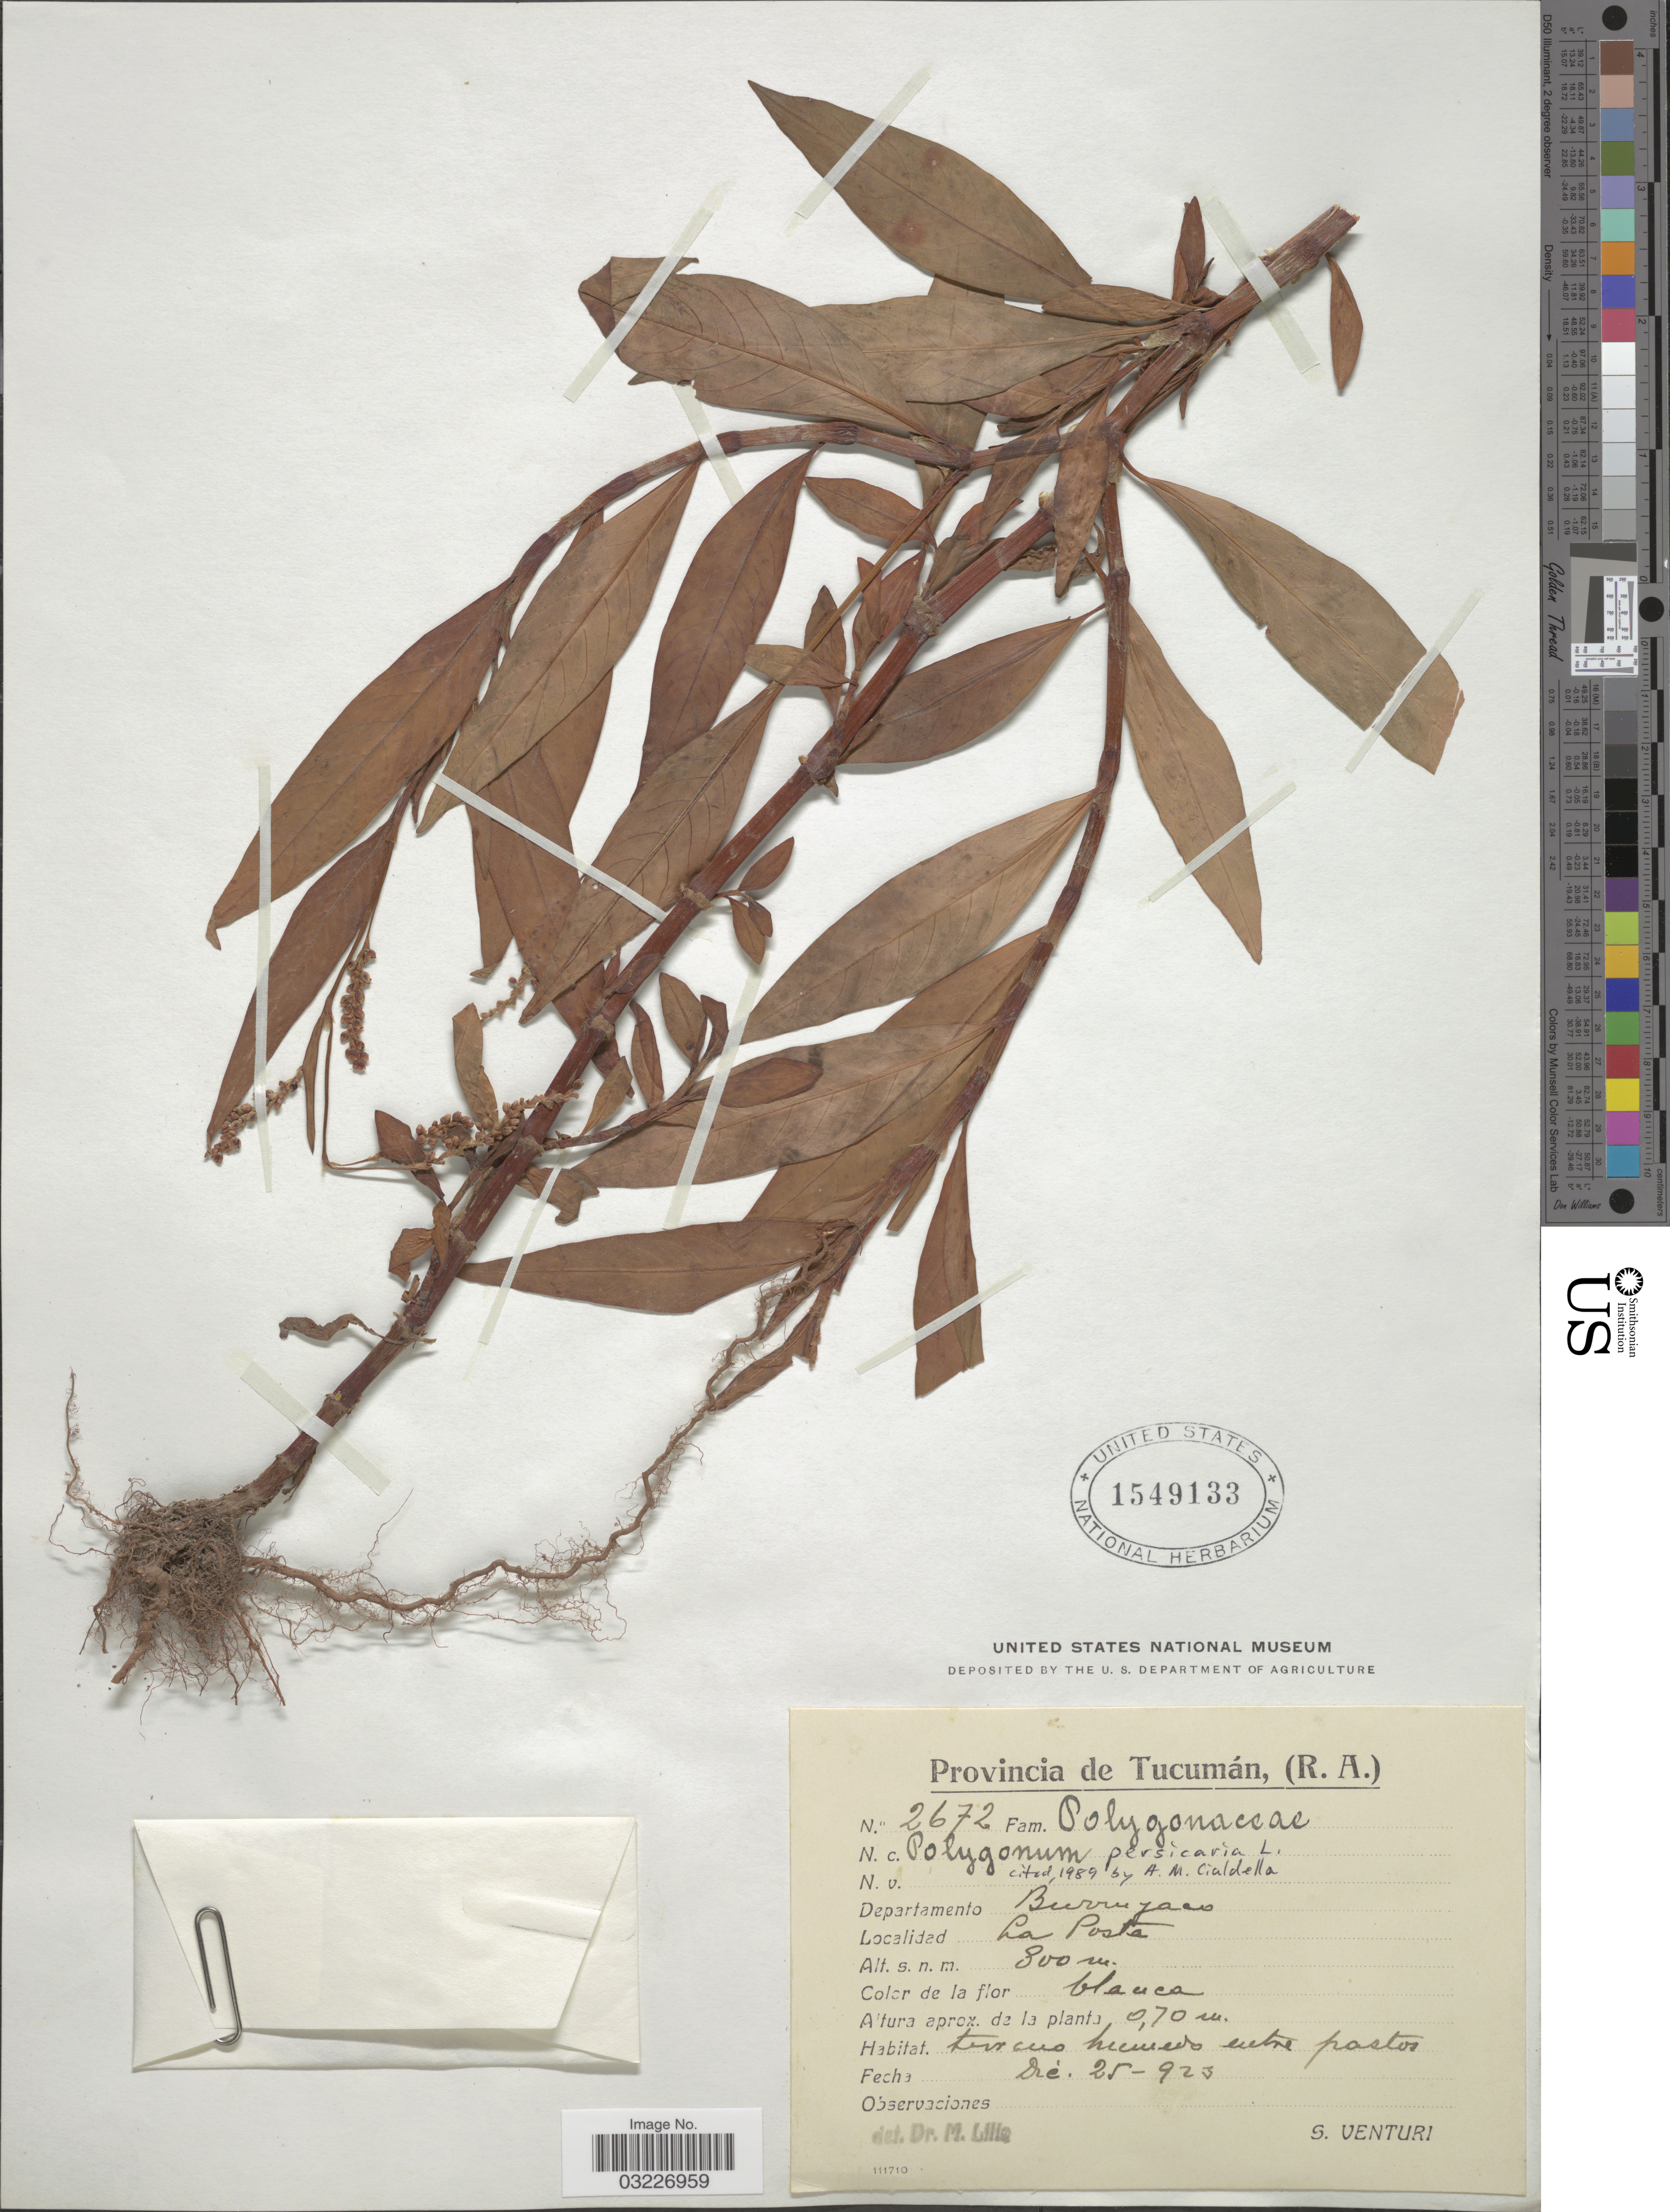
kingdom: Plantae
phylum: Tracheophyta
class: Magnoliopsida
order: Caryophyllales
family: Polygonaceae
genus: Polygonum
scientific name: Polygonum persicaria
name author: L.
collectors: S. Venturi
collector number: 2672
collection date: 1923-12-25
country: Argentina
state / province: Tucuman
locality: Departamento Burruyaco, La Posta.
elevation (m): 800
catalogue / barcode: US 1549133